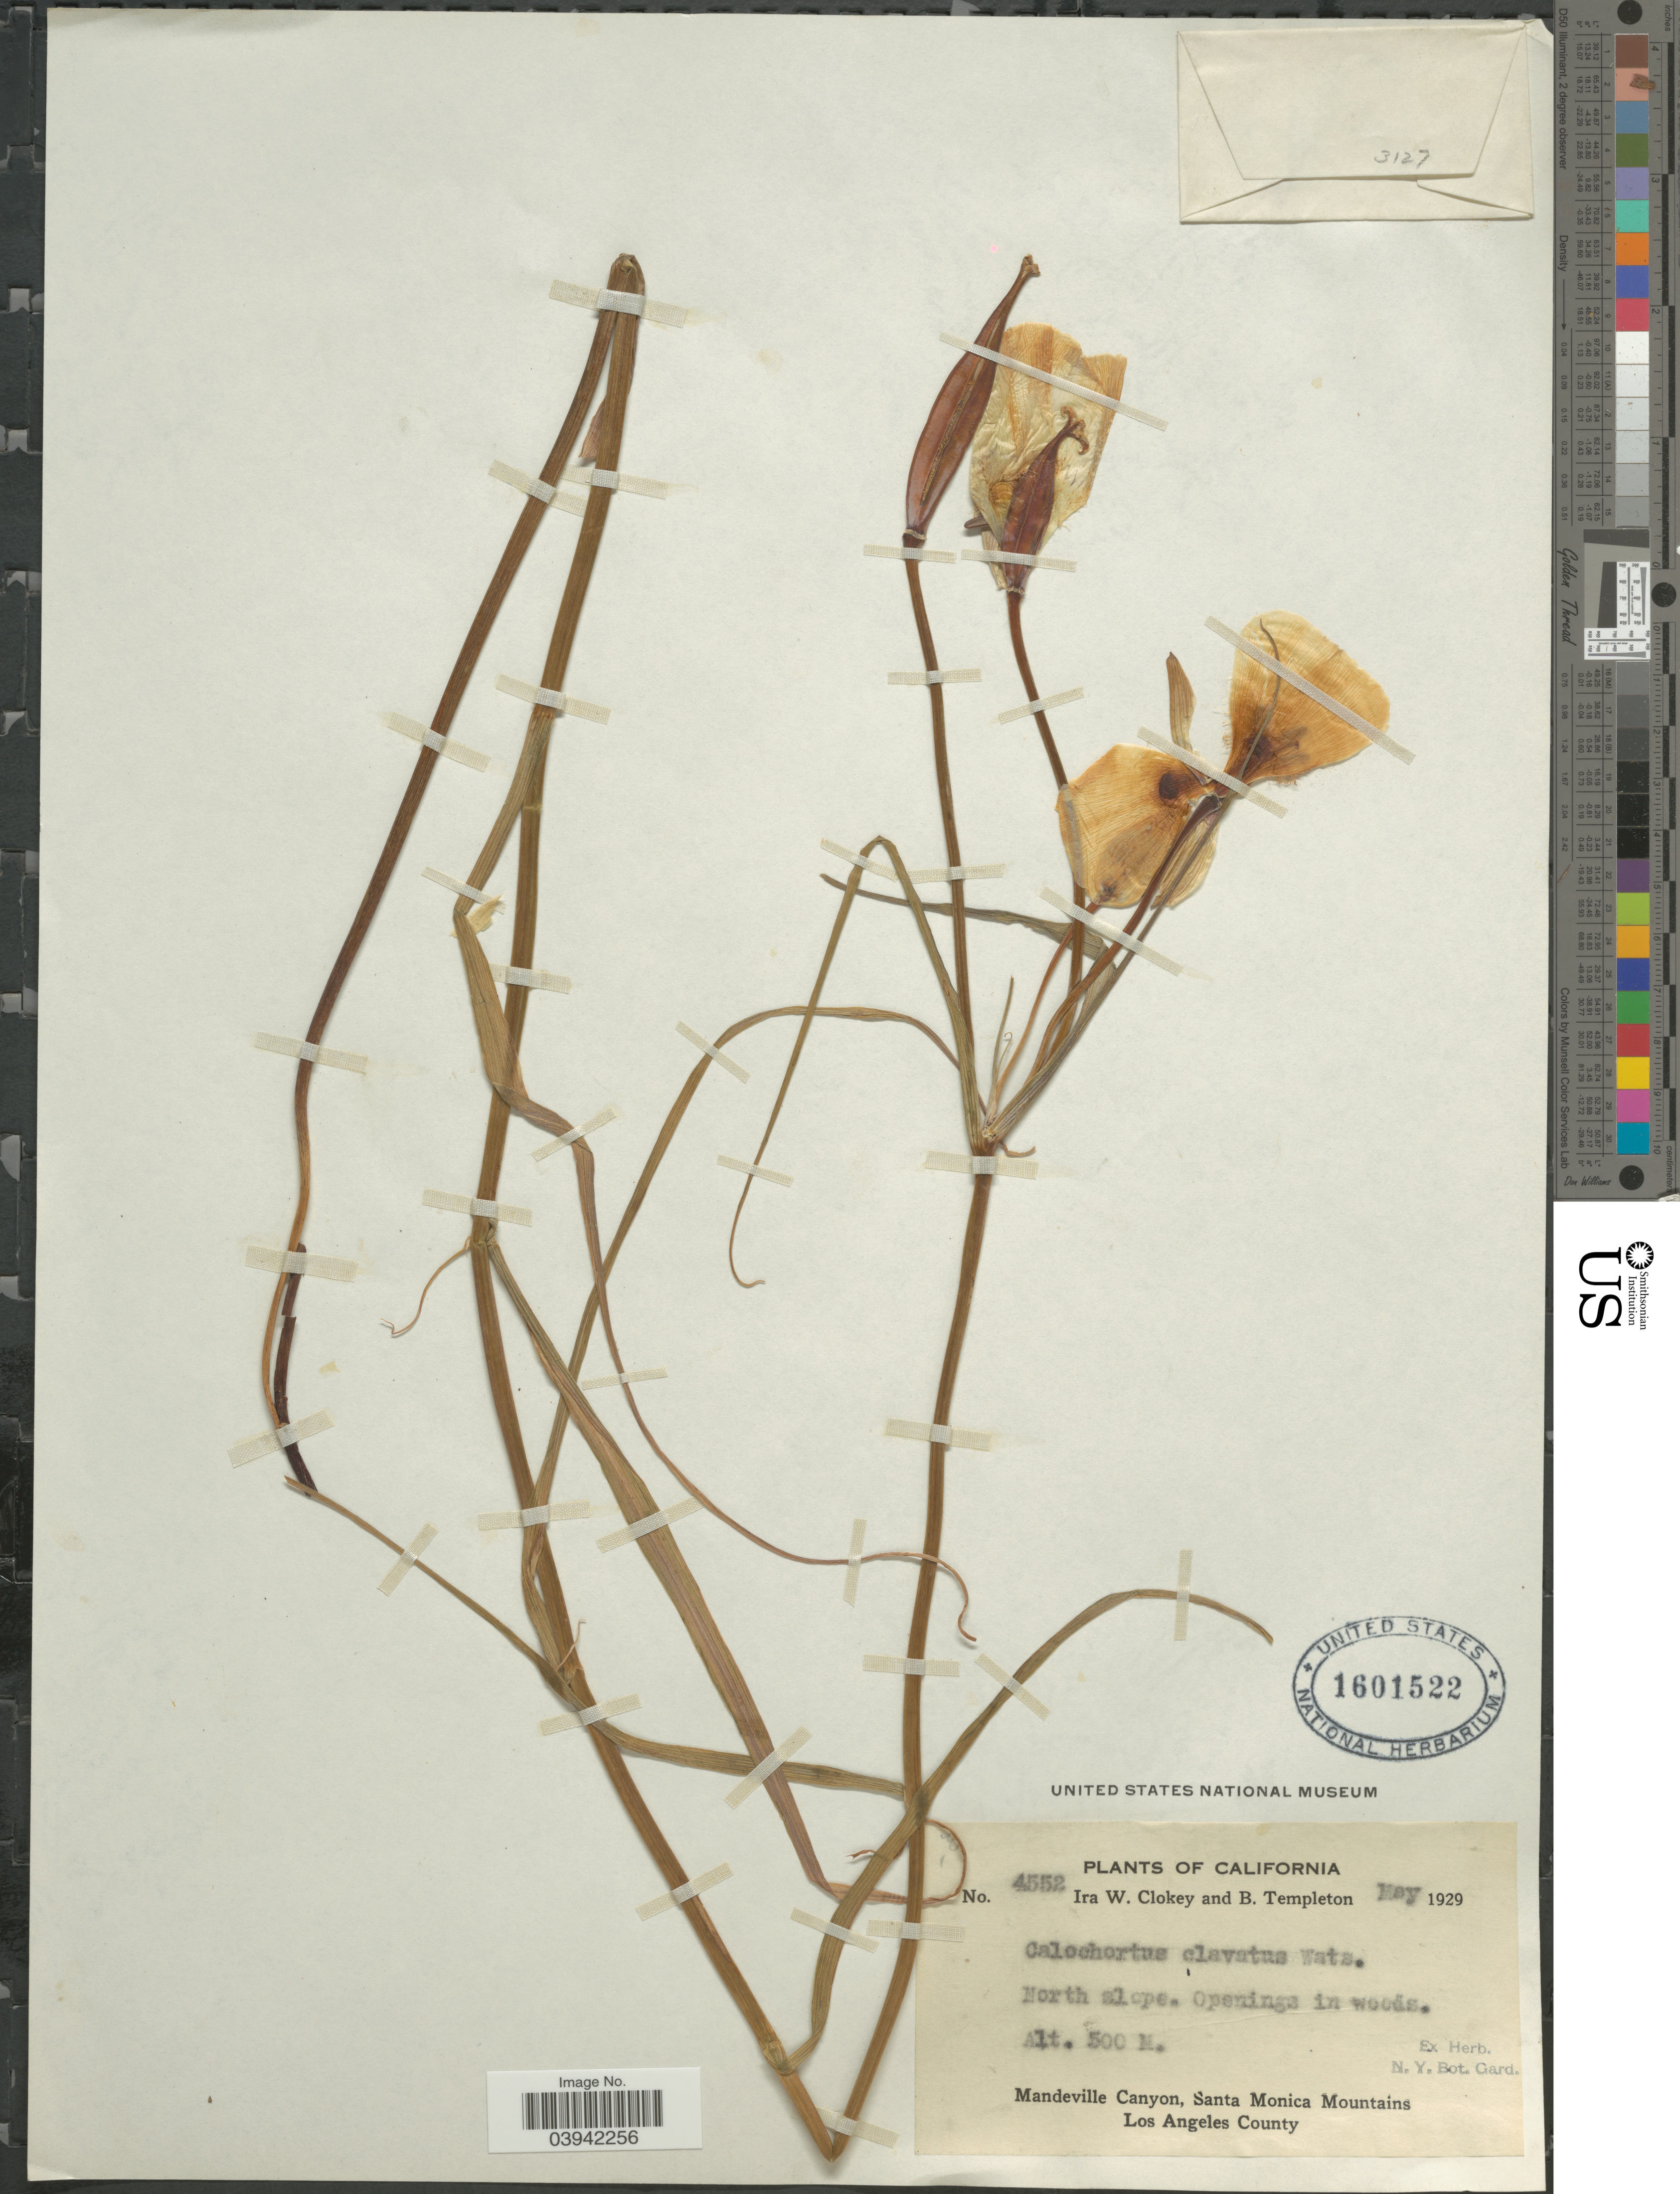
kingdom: Plantae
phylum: Tracheophyta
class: Liliopsida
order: Liliales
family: Liliaceae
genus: Calochortus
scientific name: Calochortus clavatus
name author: S. Watson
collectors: I. W. Clokey & B. Templeton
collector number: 4552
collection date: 1929-05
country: United States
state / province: California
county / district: Los Angeles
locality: North slope. Openings in woods. Mandeville Canyon, Santa Monica Mountains. Los Angeles County.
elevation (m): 500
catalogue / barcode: US 1601522